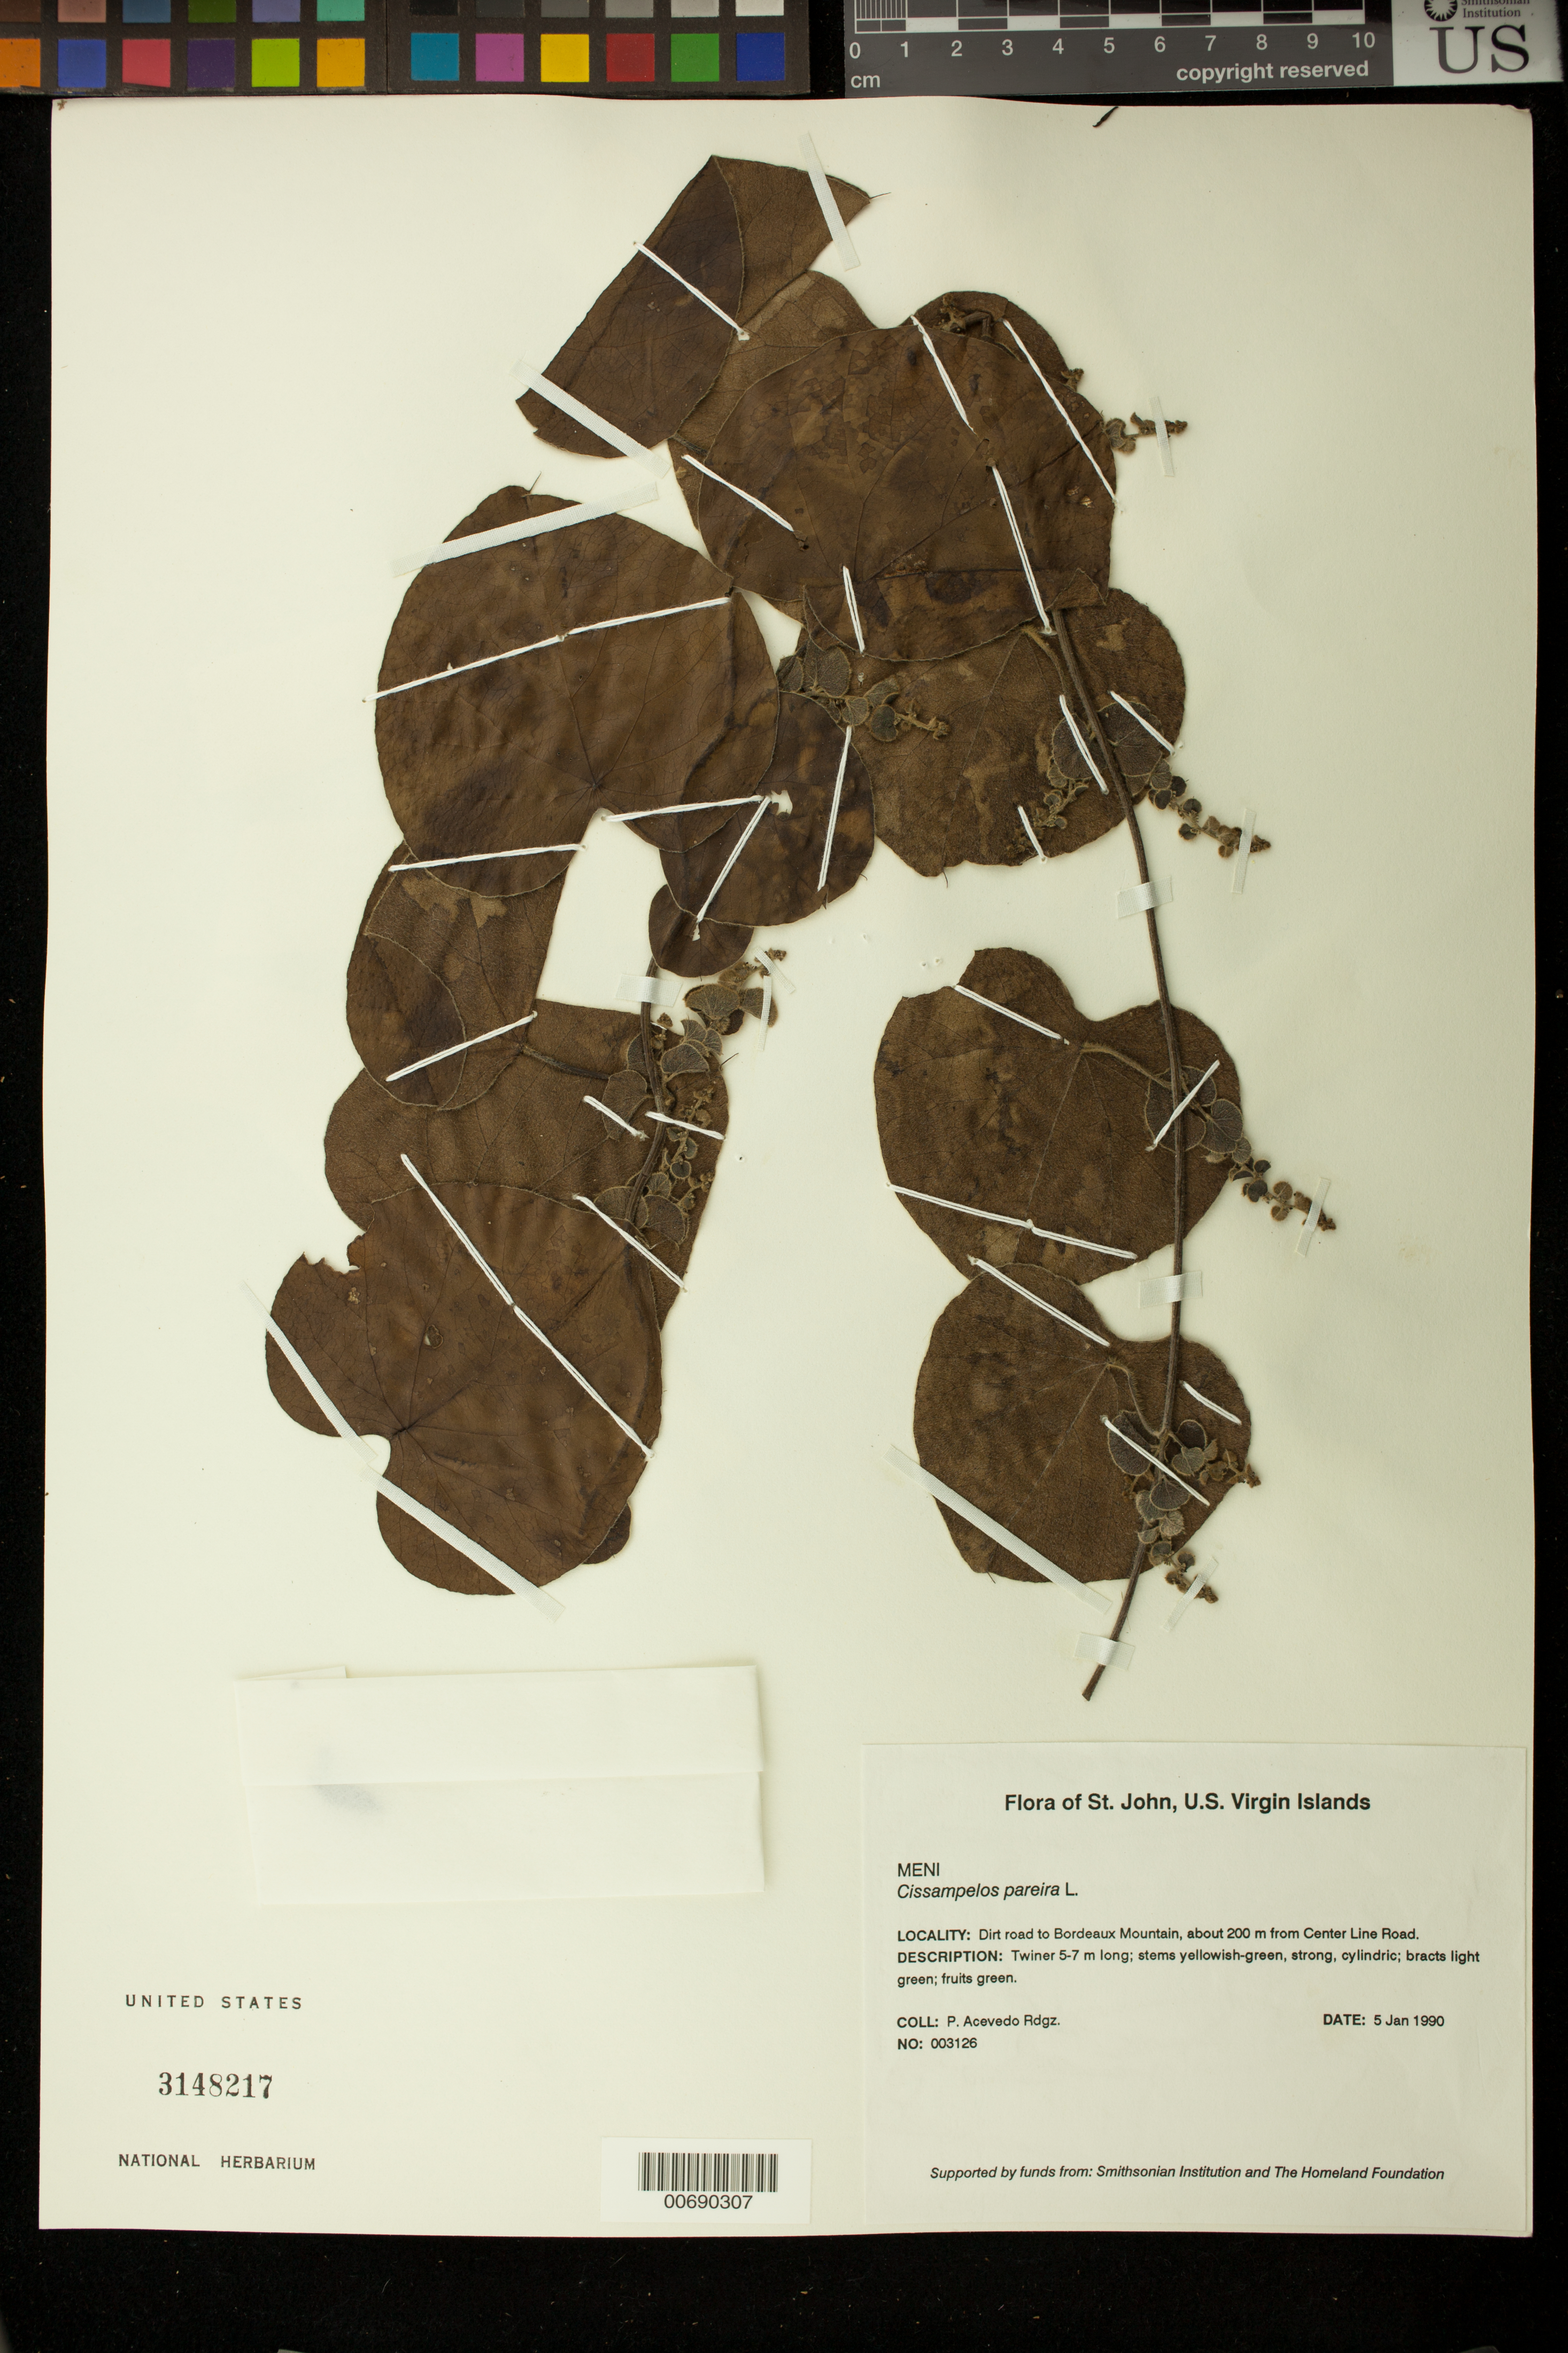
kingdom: Plantae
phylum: Tracheophyta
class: Magnoliopsida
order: Ranunculales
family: Menispermaceae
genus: Cissampelos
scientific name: Cissampelos pareira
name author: L.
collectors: P. Acevedo-Rodr.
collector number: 3126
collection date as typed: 05 Jan 1990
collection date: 1990-01-05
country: U.S. Virgin Islands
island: St. John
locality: Cruz Bay Quarter; dirt road to Bordeaux Mountain, about 200 m from Center Line Road.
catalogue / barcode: US 3148217